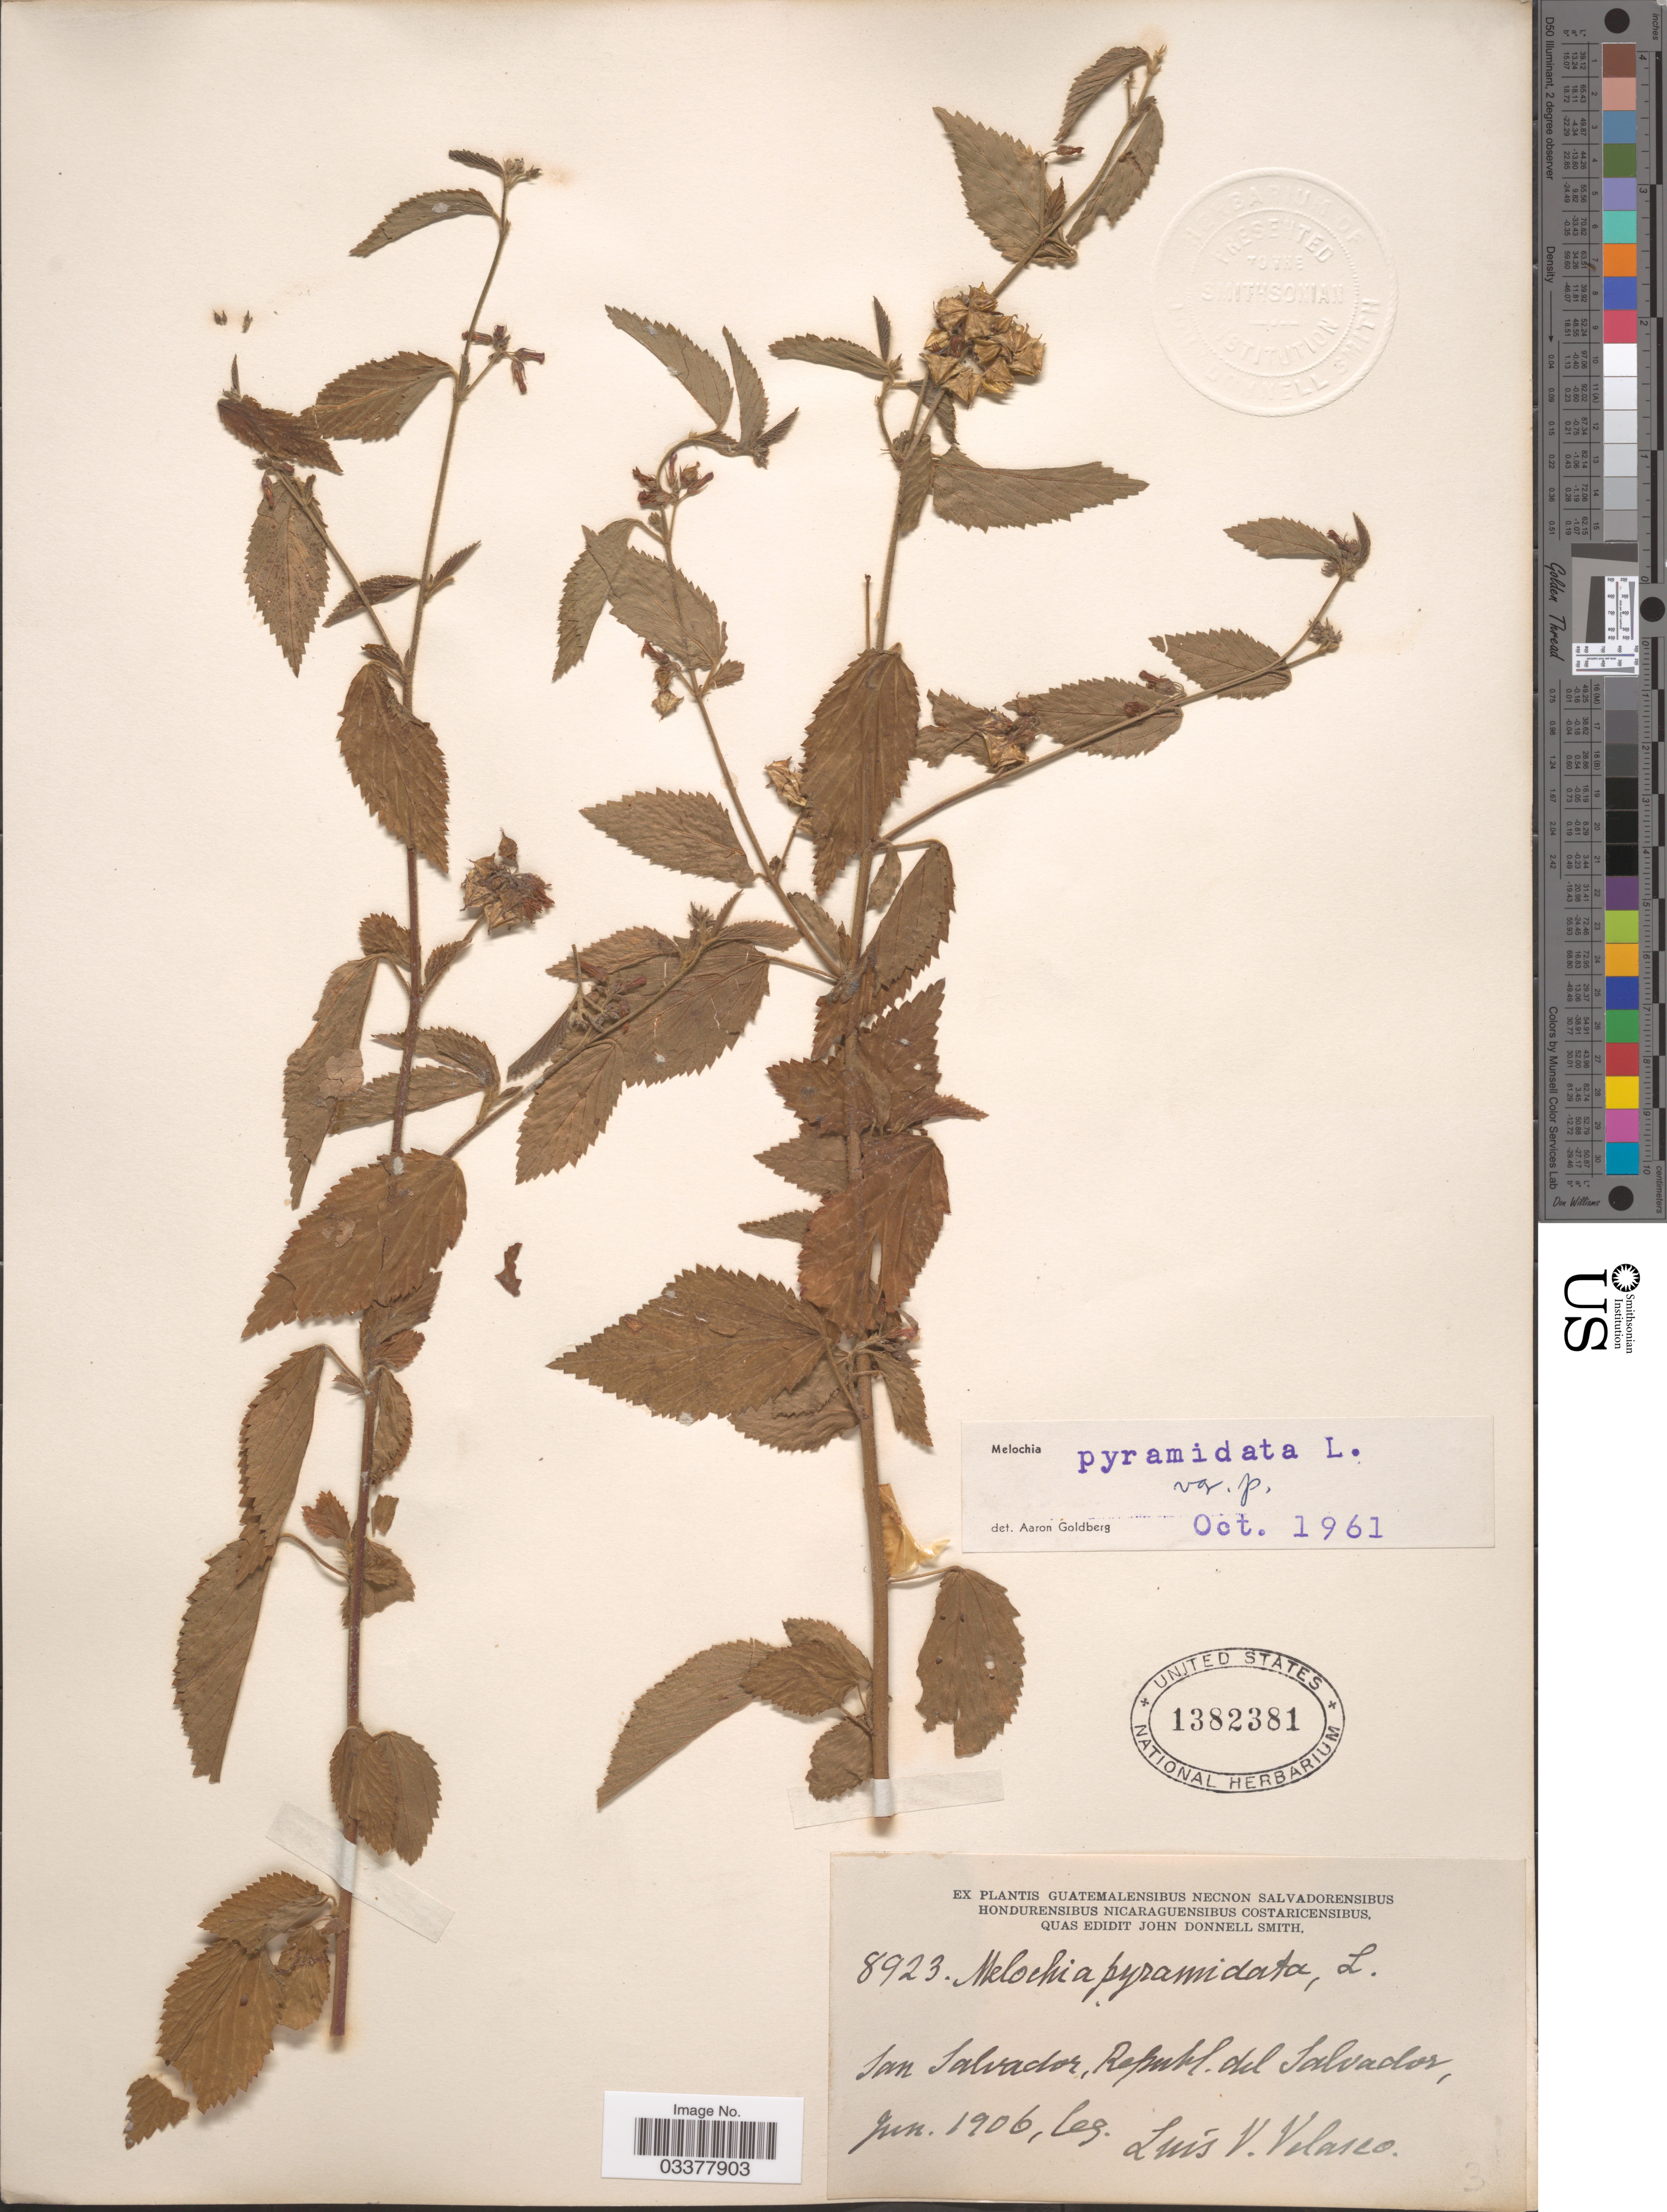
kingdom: Plantae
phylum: Tracheophyta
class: Magnoliopsida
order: Malvales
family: Malvaceae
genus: Melochia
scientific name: Melochia pyramidata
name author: L.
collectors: L. Velasco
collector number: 8923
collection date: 1906-06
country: El Salvador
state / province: San Salvador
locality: Republ. del Salvador.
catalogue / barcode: US 1382381